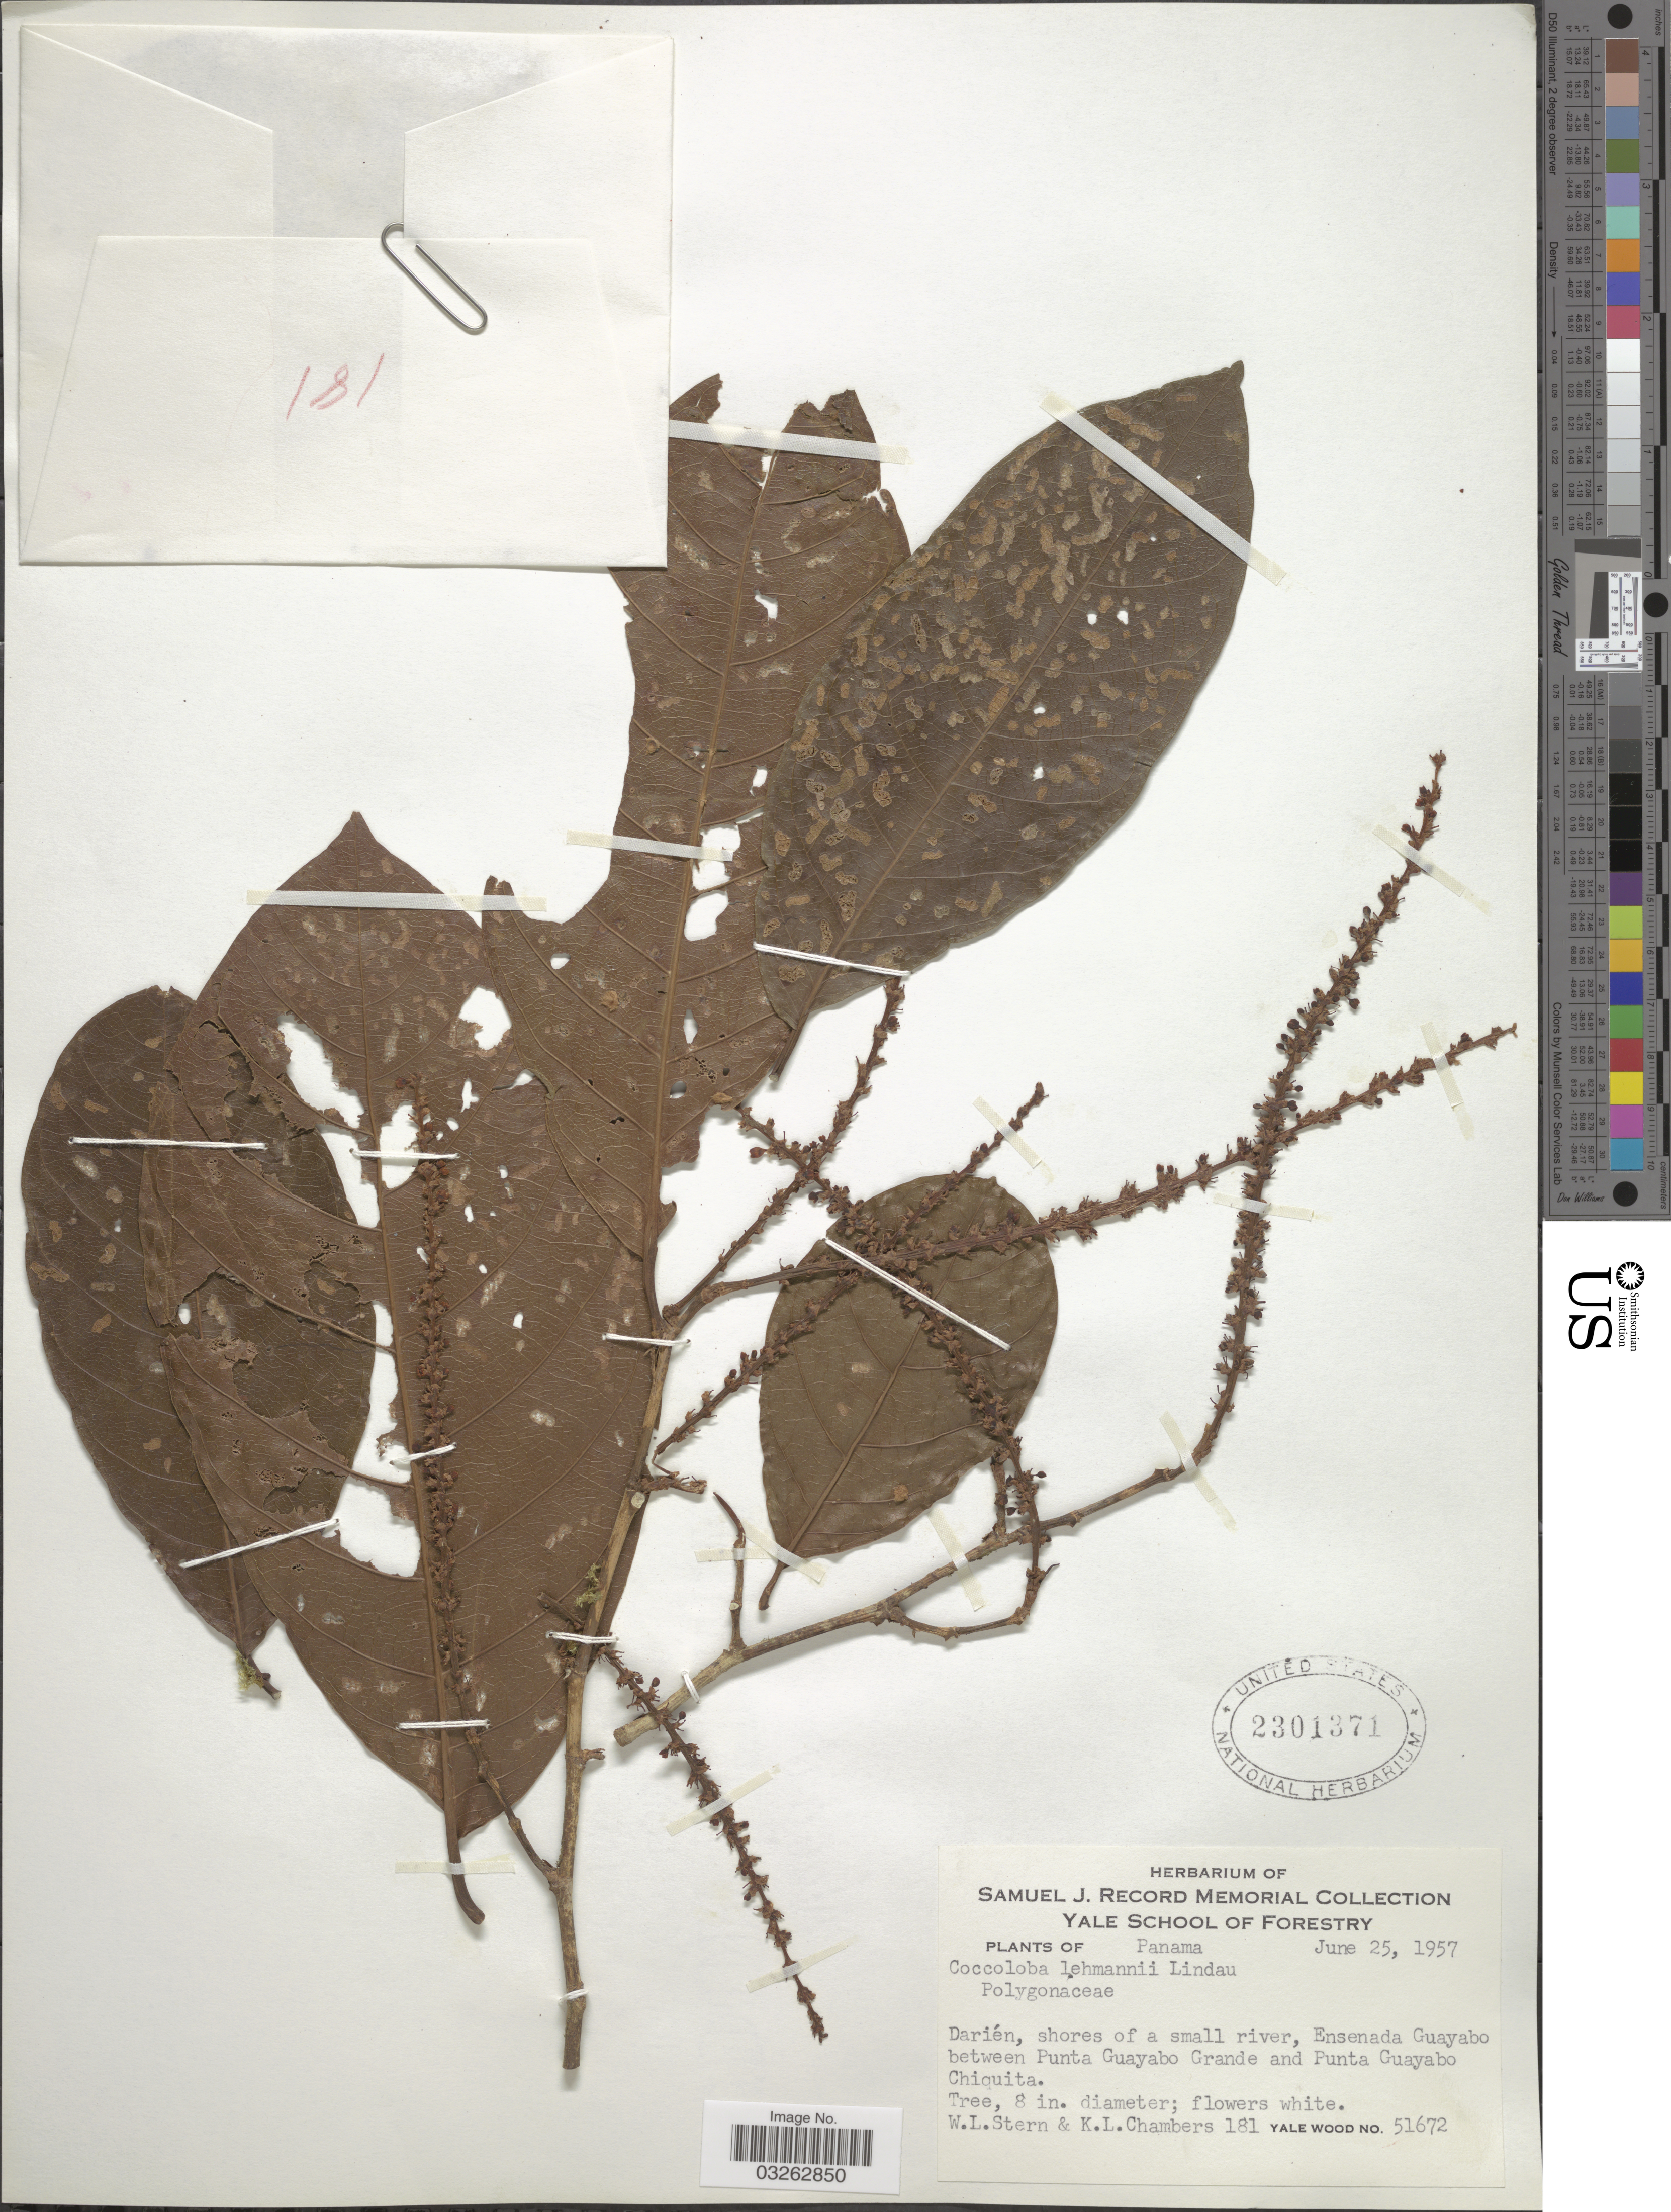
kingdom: Plantae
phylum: Tracheophyta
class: Magnoliopsida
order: Caryophyllales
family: Polygonaceae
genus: Coccoloba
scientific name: Coccoloba lehmannii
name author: Lindau ex Hieron.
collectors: W. L. Stern & K. Chambers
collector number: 181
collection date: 1957-06-25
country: Panama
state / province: Darién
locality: Shores of a small river, Ensenada Guayabo between Punta Guayabo Grande and Punta Guayabo Chiquita.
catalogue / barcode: US 2301371